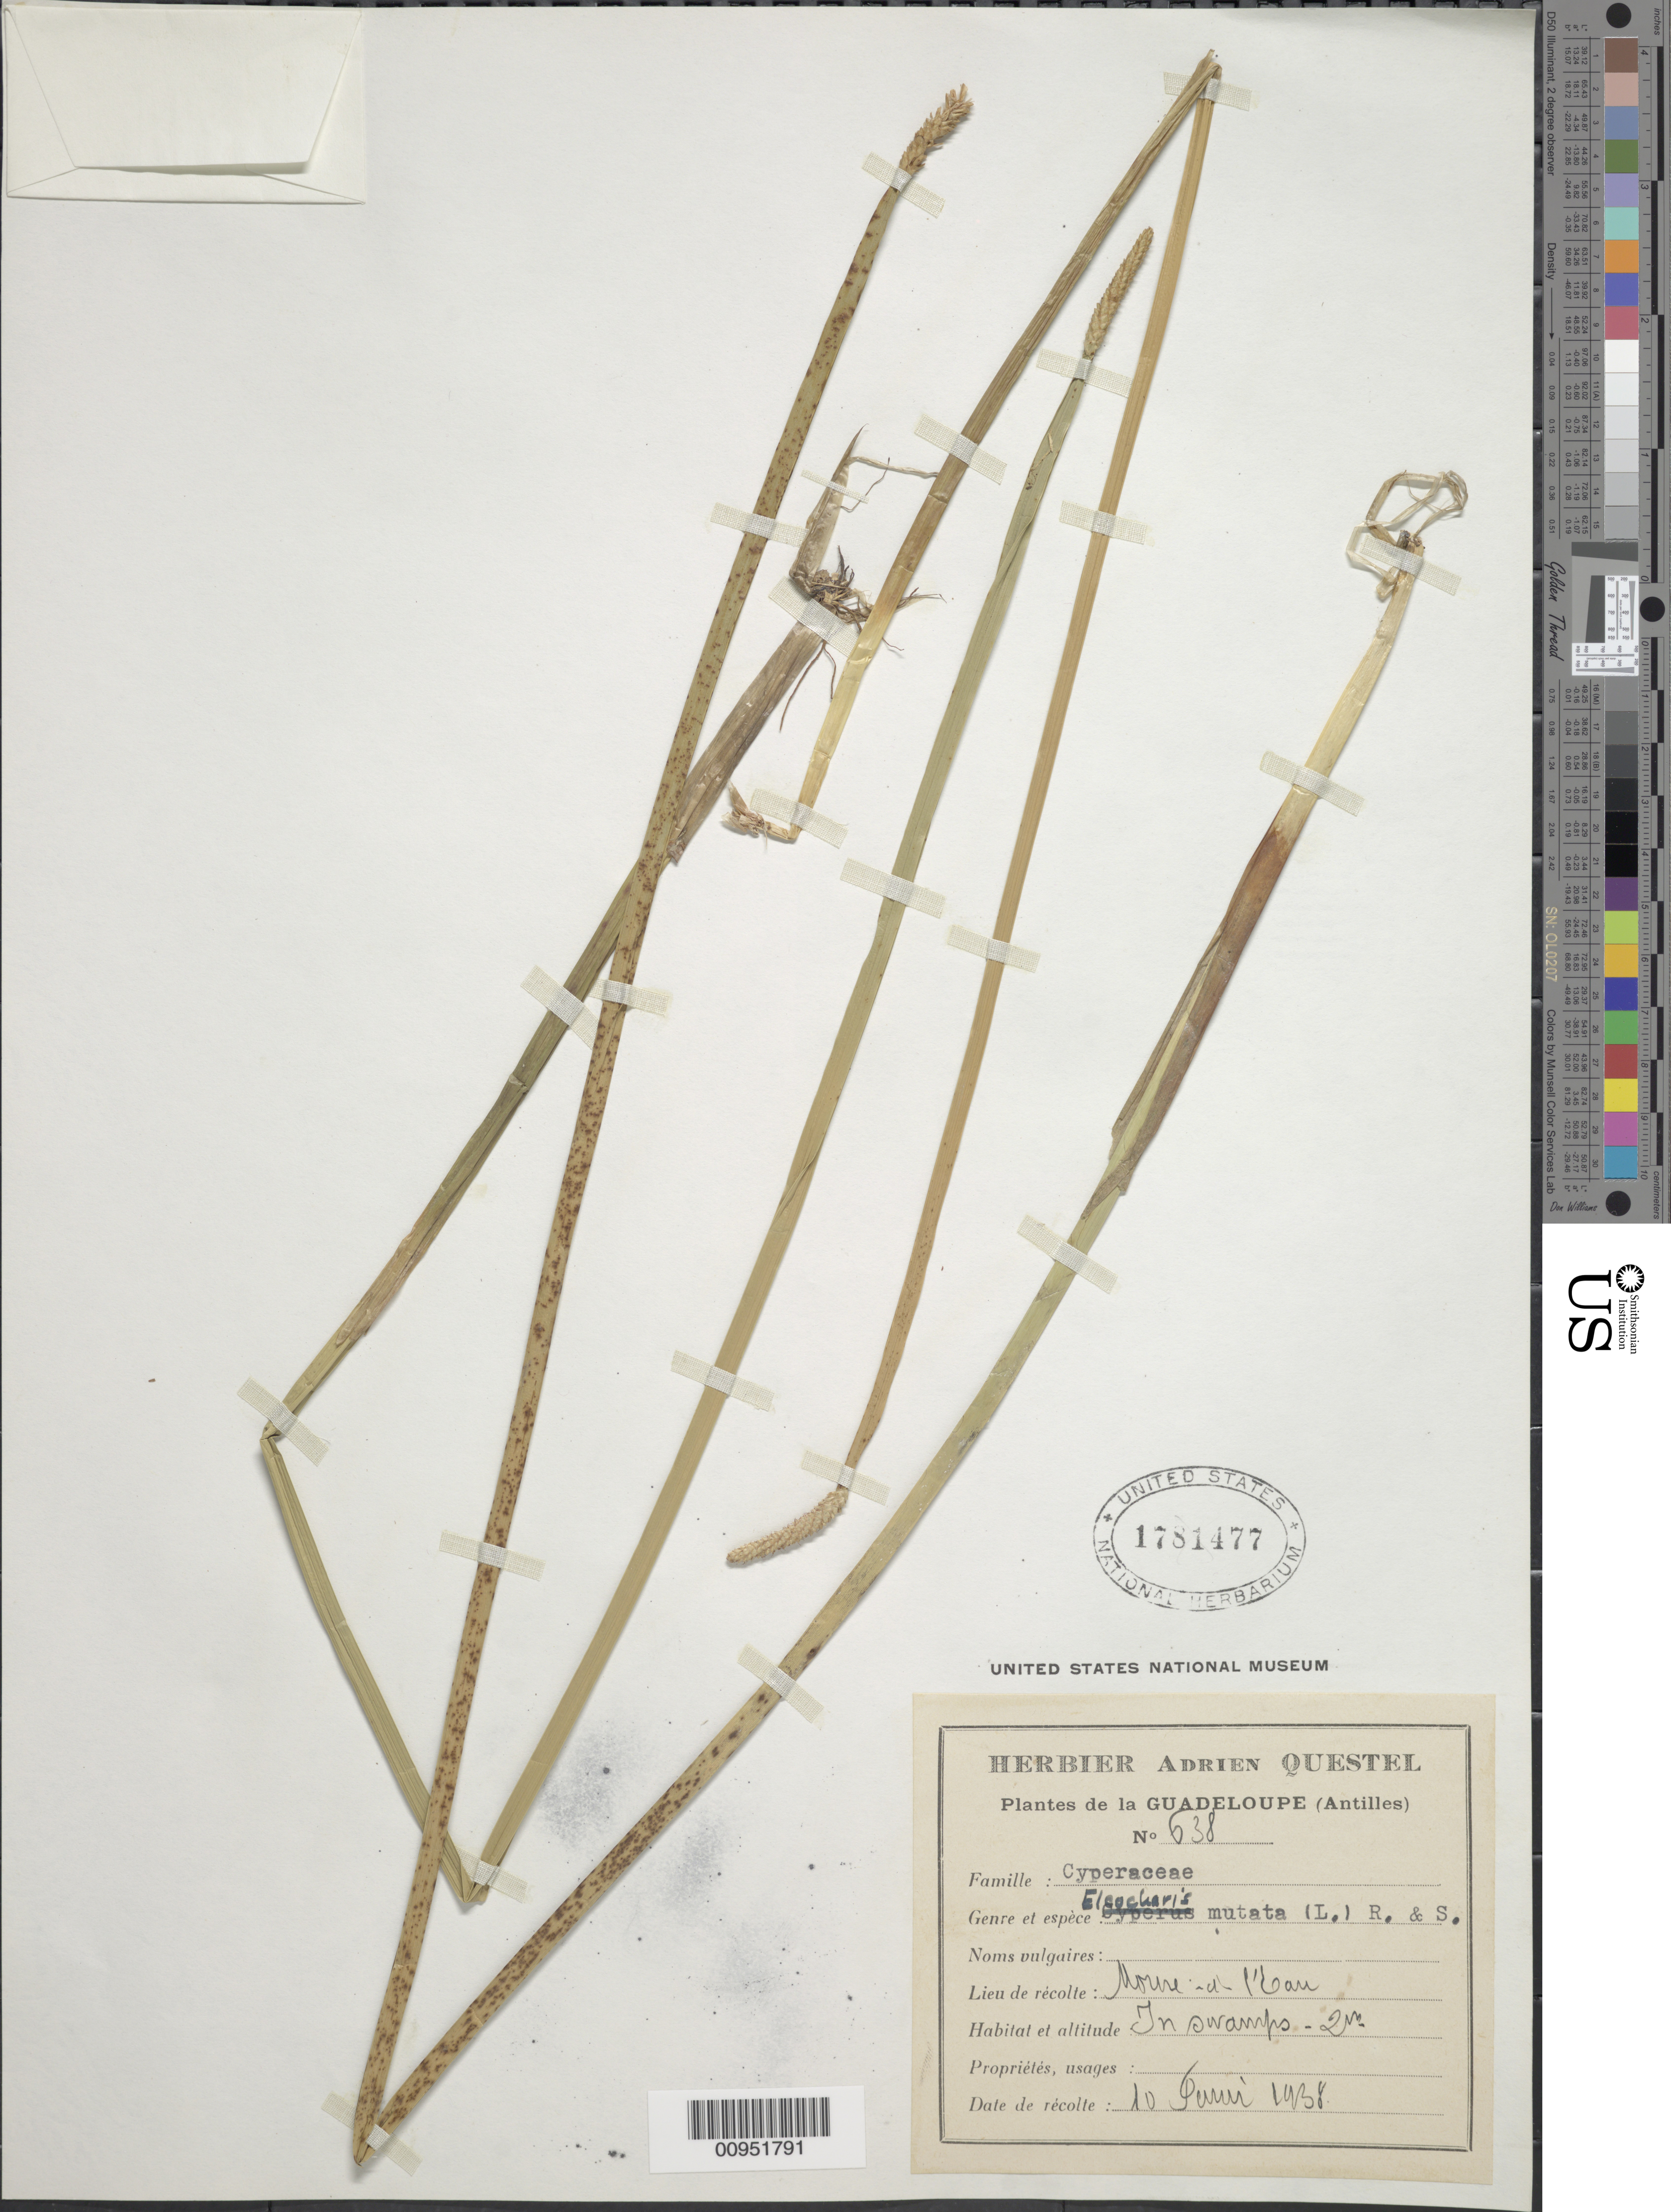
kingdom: Plantae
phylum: Tracheophyta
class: Liliopsida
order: Poales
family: Cyperaceae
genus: Eleocharis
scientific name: Eleocharis mutata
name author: (L.) Roem. & Schult.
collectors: A. Questel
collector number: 638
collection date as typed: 10 Feb 1938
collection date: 1938-02-10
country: Guadeloupe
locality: Morne à l'Eau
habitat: In swamps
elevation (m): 2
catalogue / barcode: US 1781477